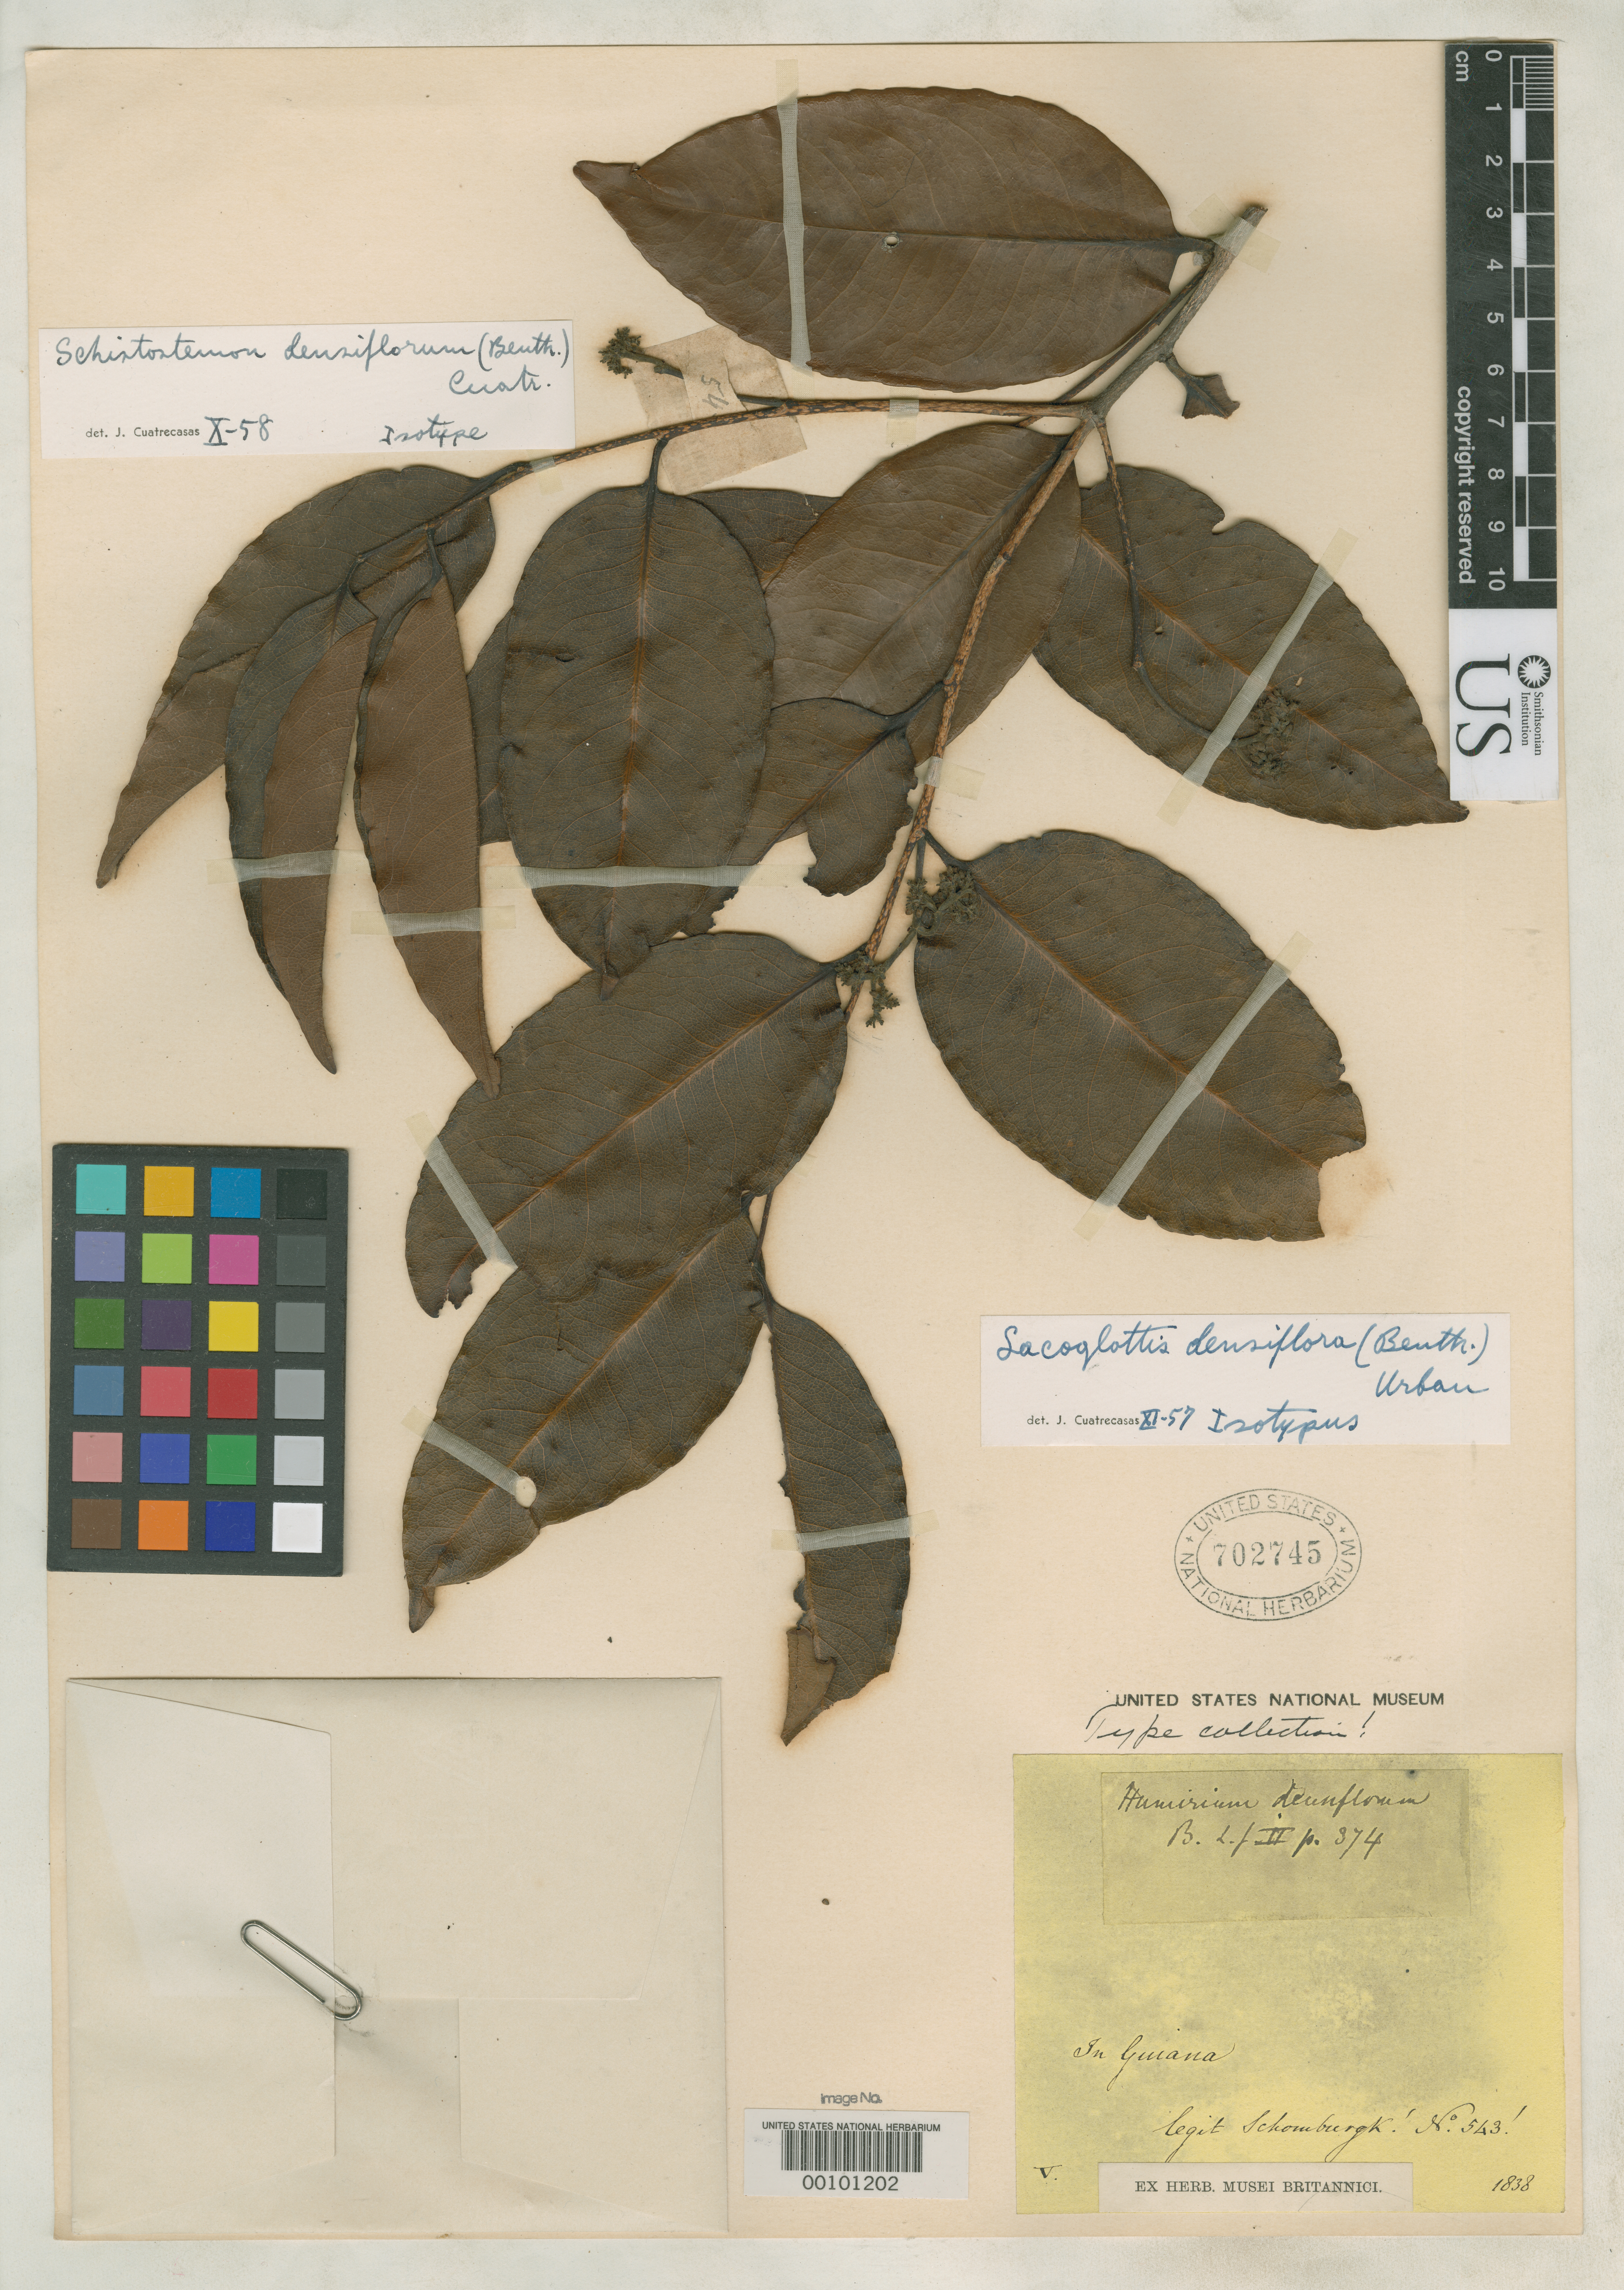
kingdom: Plantae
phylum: Tracheophyta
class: Magnoliopsida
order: Malpighiales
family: Humiriaceae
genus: Humiria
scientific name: Humiria densiflorum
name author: Benth.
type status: Isotype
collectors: M. R. Schomburgk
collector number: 543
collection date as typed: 1838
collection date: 1838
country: Guyana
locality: Rio Quitaro.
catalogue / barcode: US 702745